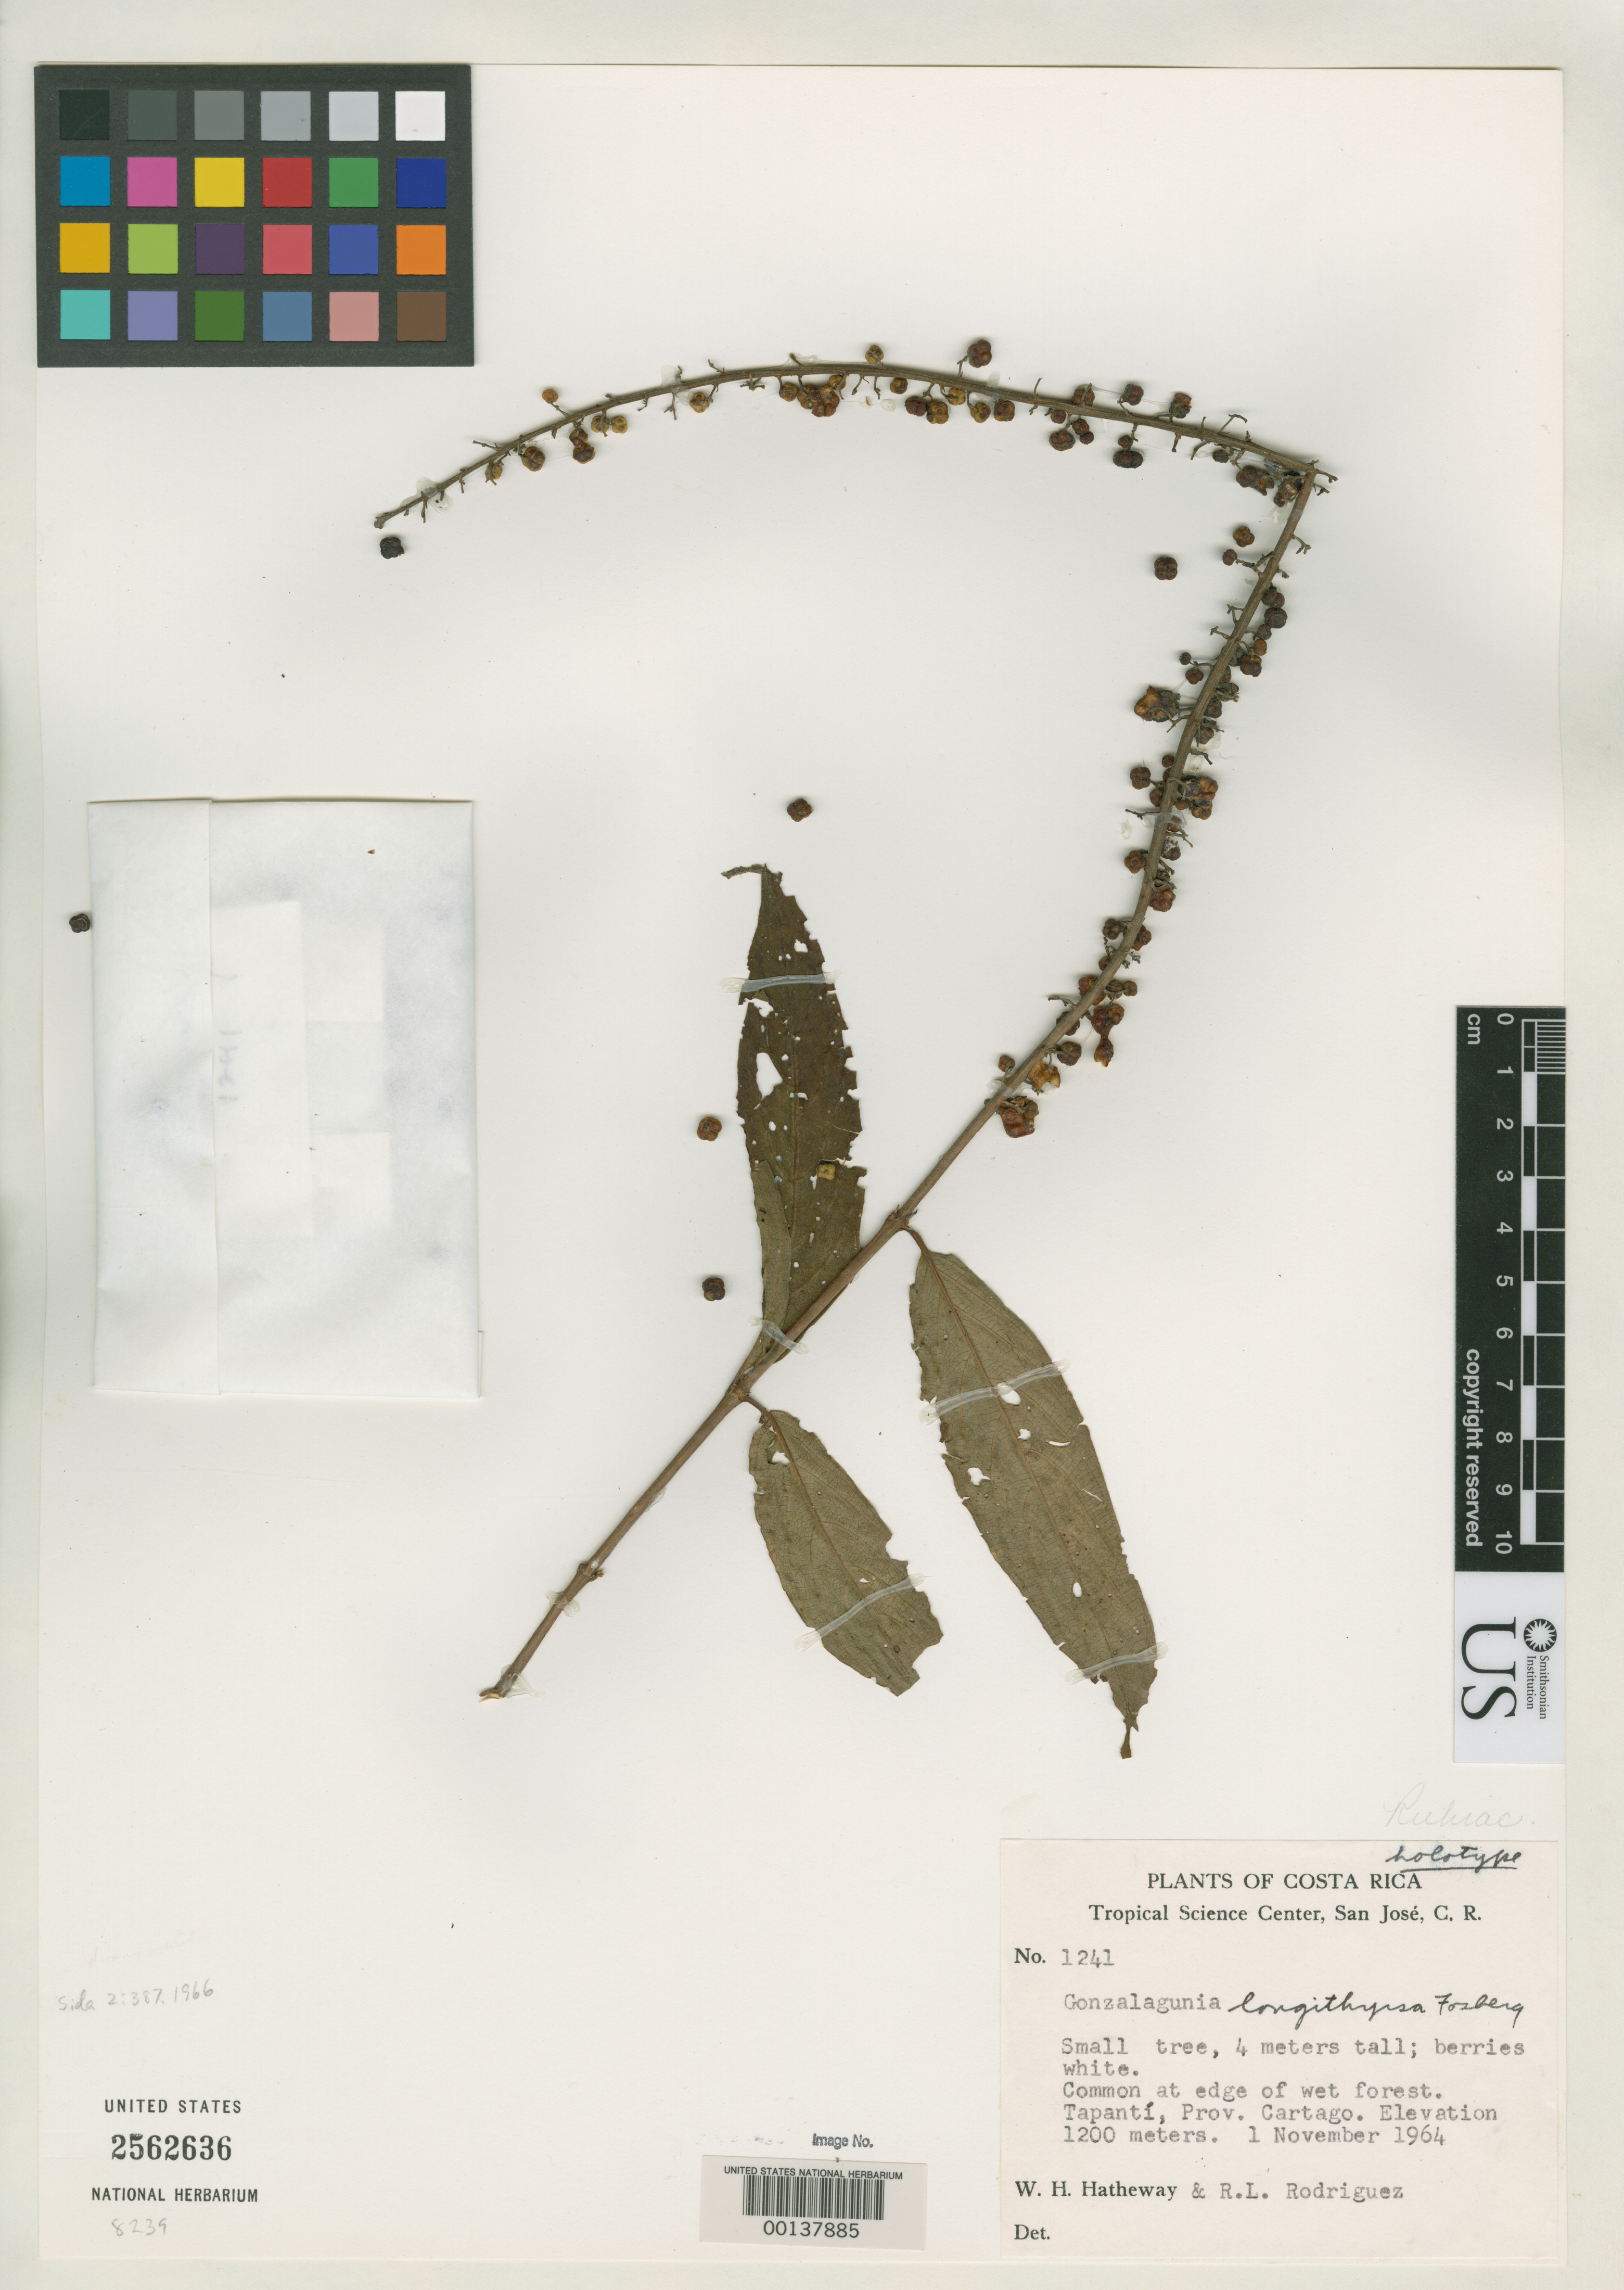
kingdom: Plantae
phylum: Tracheophyta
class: Magnoliopsida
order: Gentianales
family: Rubiaceae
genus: Gonzalagunia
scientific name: Gonzalagunia longithyrsa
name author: Fosberg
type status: Holotype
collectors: W. H. Hatheway & R. Rodriguez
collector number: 1241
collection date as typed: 01 Nov 1964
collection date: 1964-11-01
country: Costa Rica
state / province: Cartago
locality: Tapanti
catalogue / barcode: US 2562636